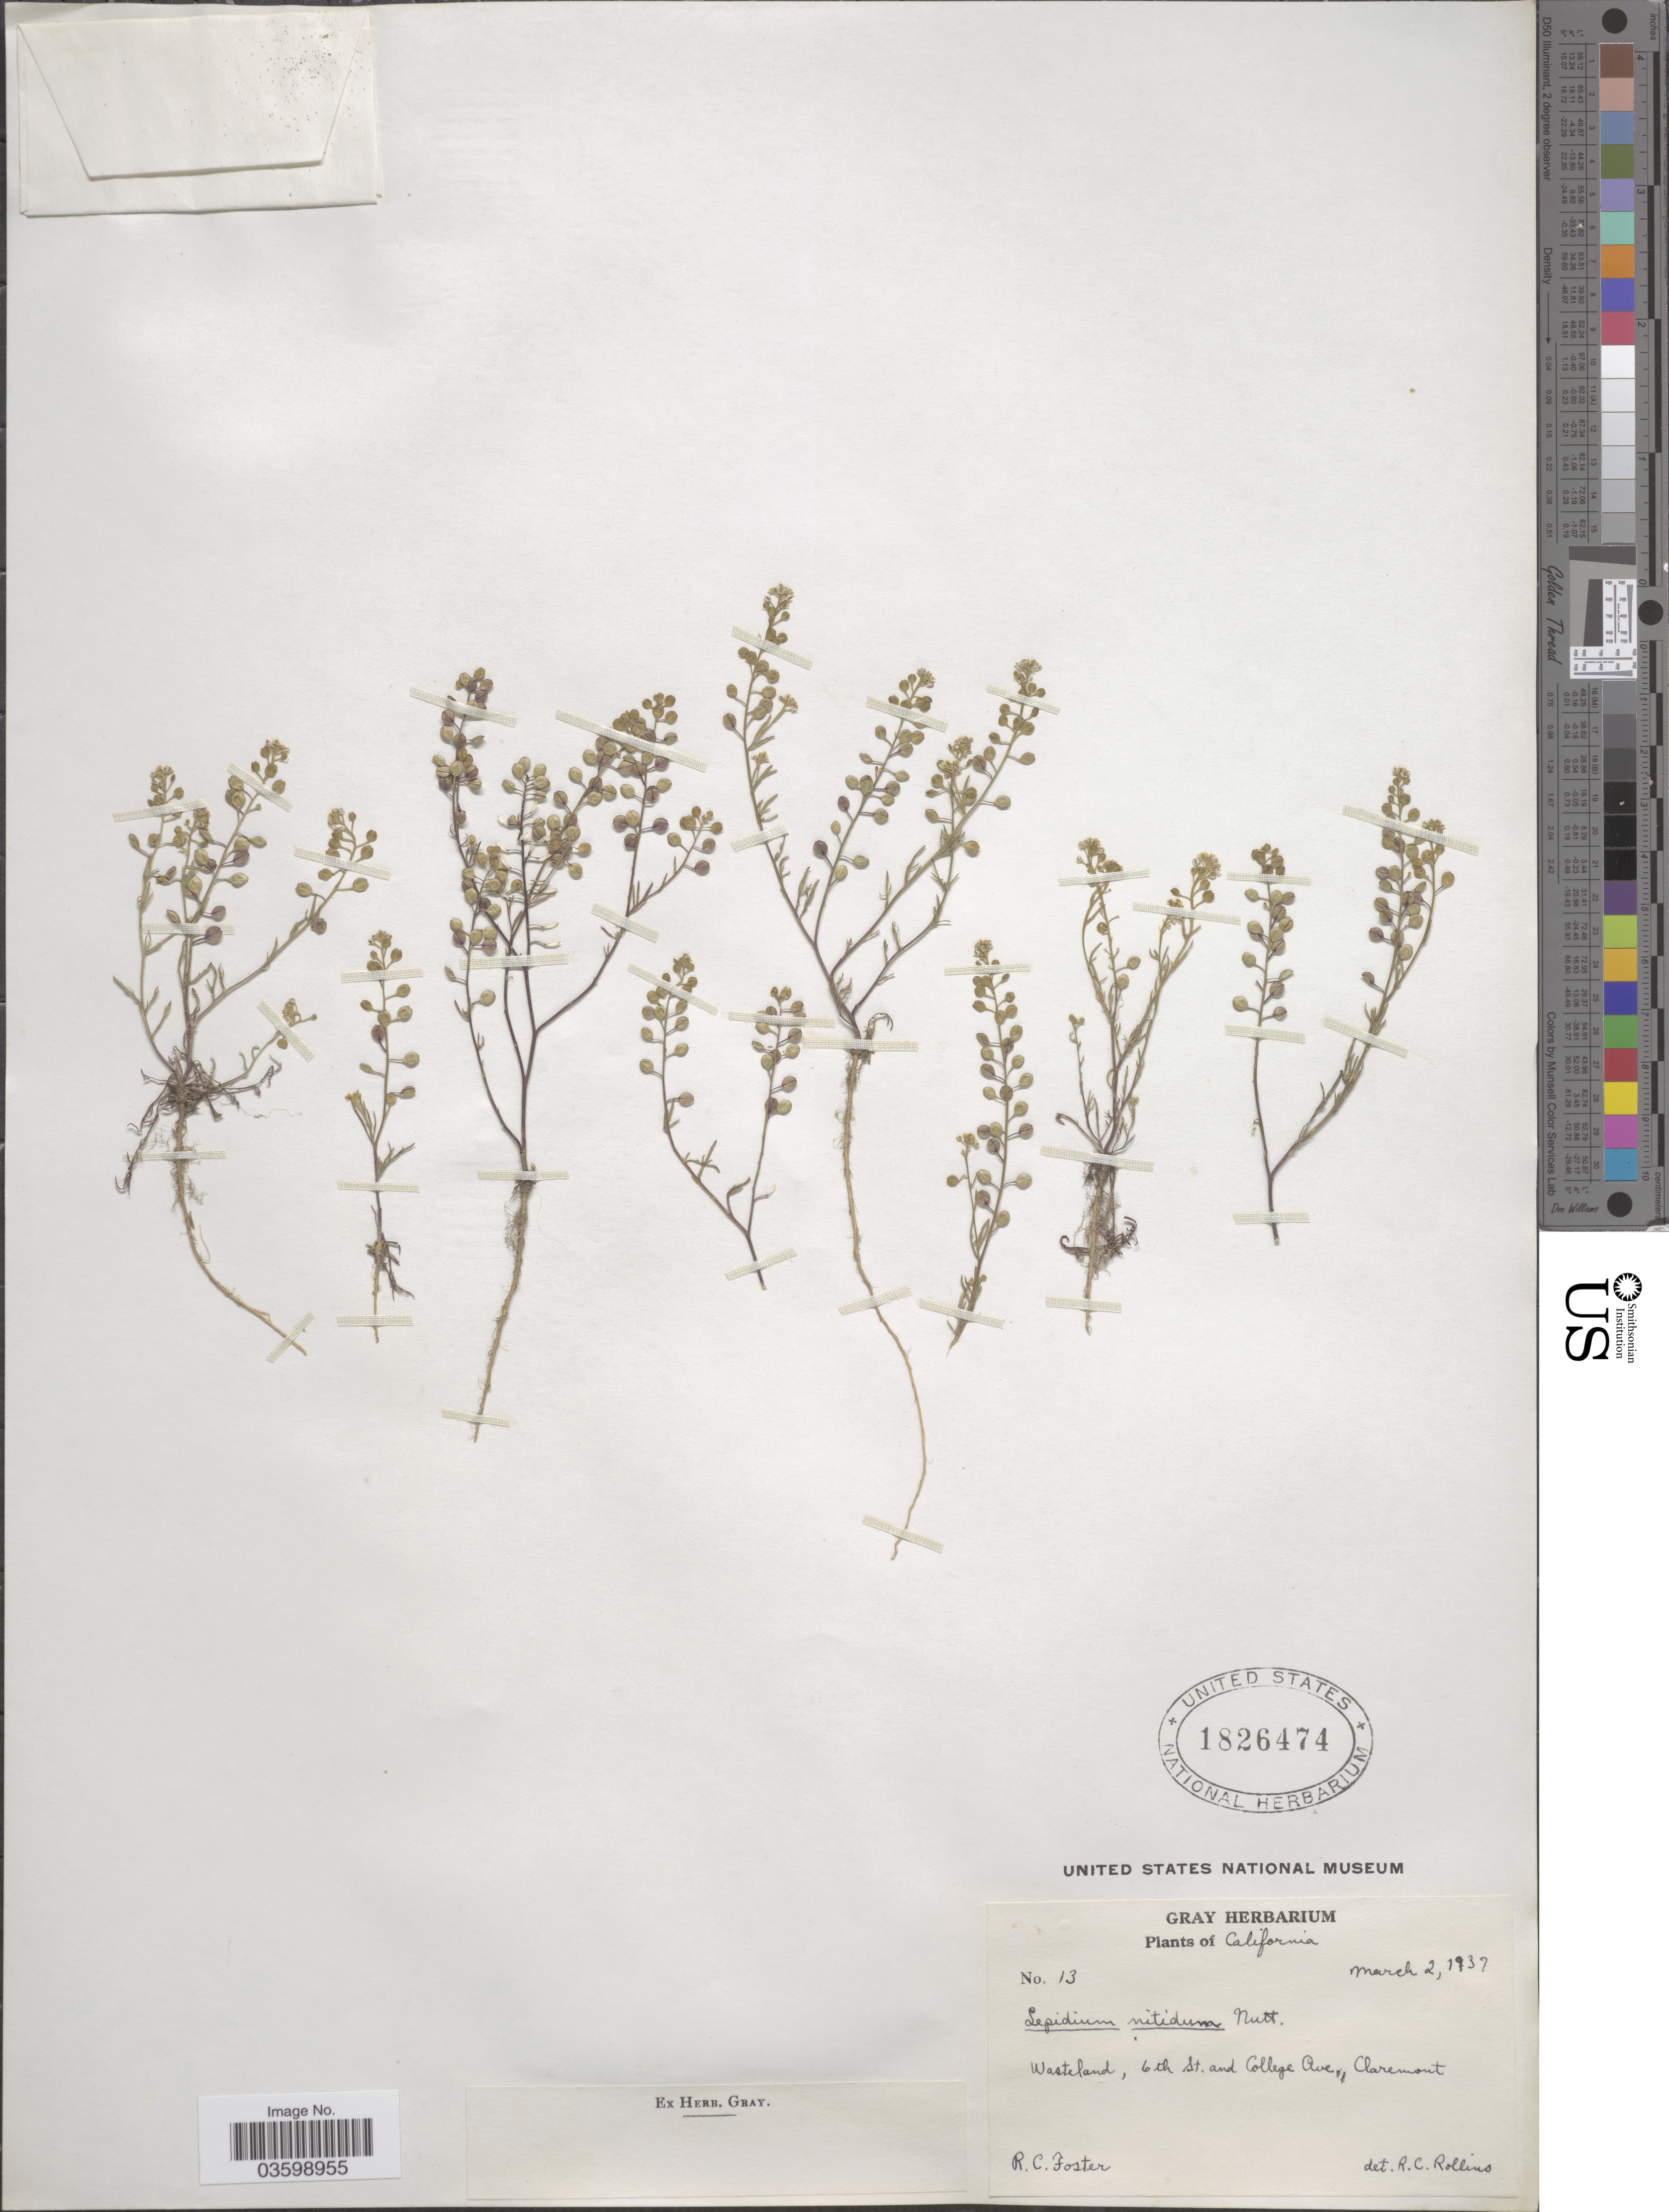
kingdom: Plantae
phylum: Tracheophyta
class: Magnoliopsida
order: Brassicales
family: Brassicaceae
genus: Lepidium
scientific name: Lepidium nitidum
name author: Nutt.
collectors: R. C. Foster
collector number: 13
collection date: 1937-03-02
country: United States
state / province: California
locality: Wasteland, 6th st. and College Ave, Claremont.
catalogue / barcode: US 1826474